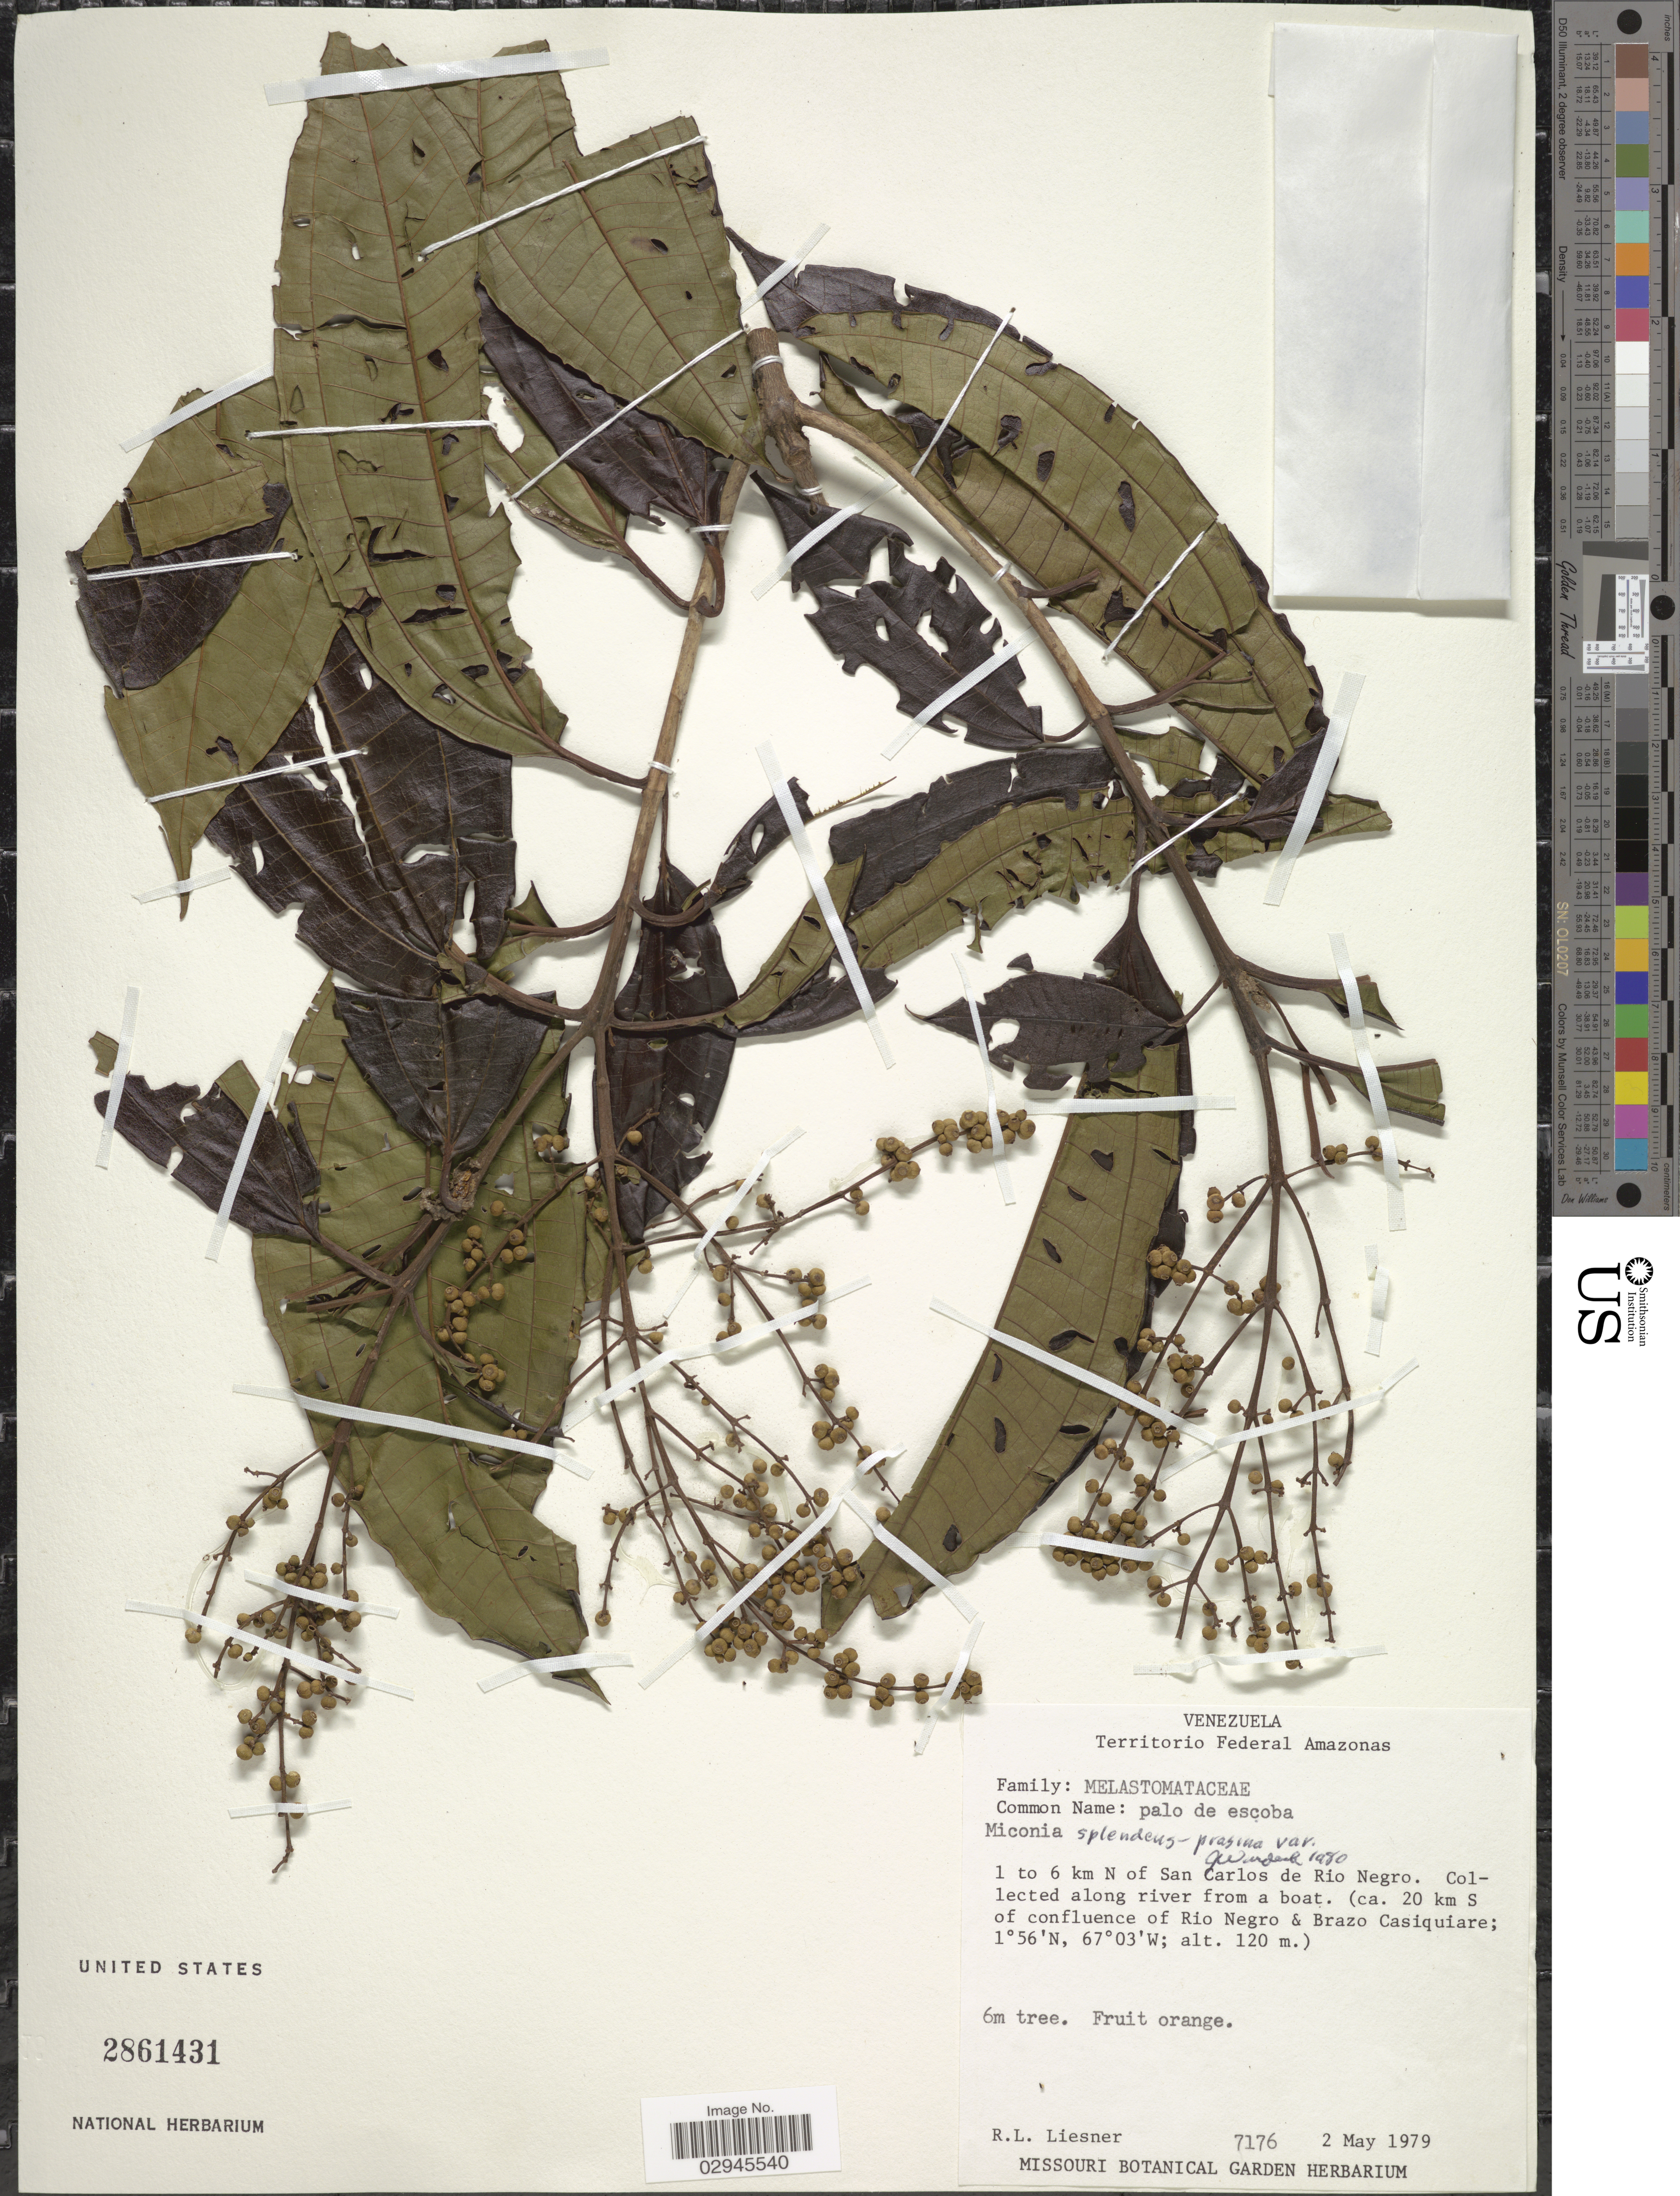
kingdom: Plantae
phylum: Tracheophyta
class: Magnoliopsida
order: Myrtales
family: Melastomataceae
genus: Miconia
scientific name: Miconia sp.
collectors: R. L. Liesner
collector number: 7176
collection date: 1979-05-02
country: Venezuela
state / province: Amazonas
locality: Territorio Federal Amazonas. 1 to 6 km N of San Carlos de Rio Negro. Along river from from a boat. (ca. 20 km S of confluence of Rio Negro & Brazo Casiquiare.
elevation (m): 120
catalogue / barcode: US 2861431